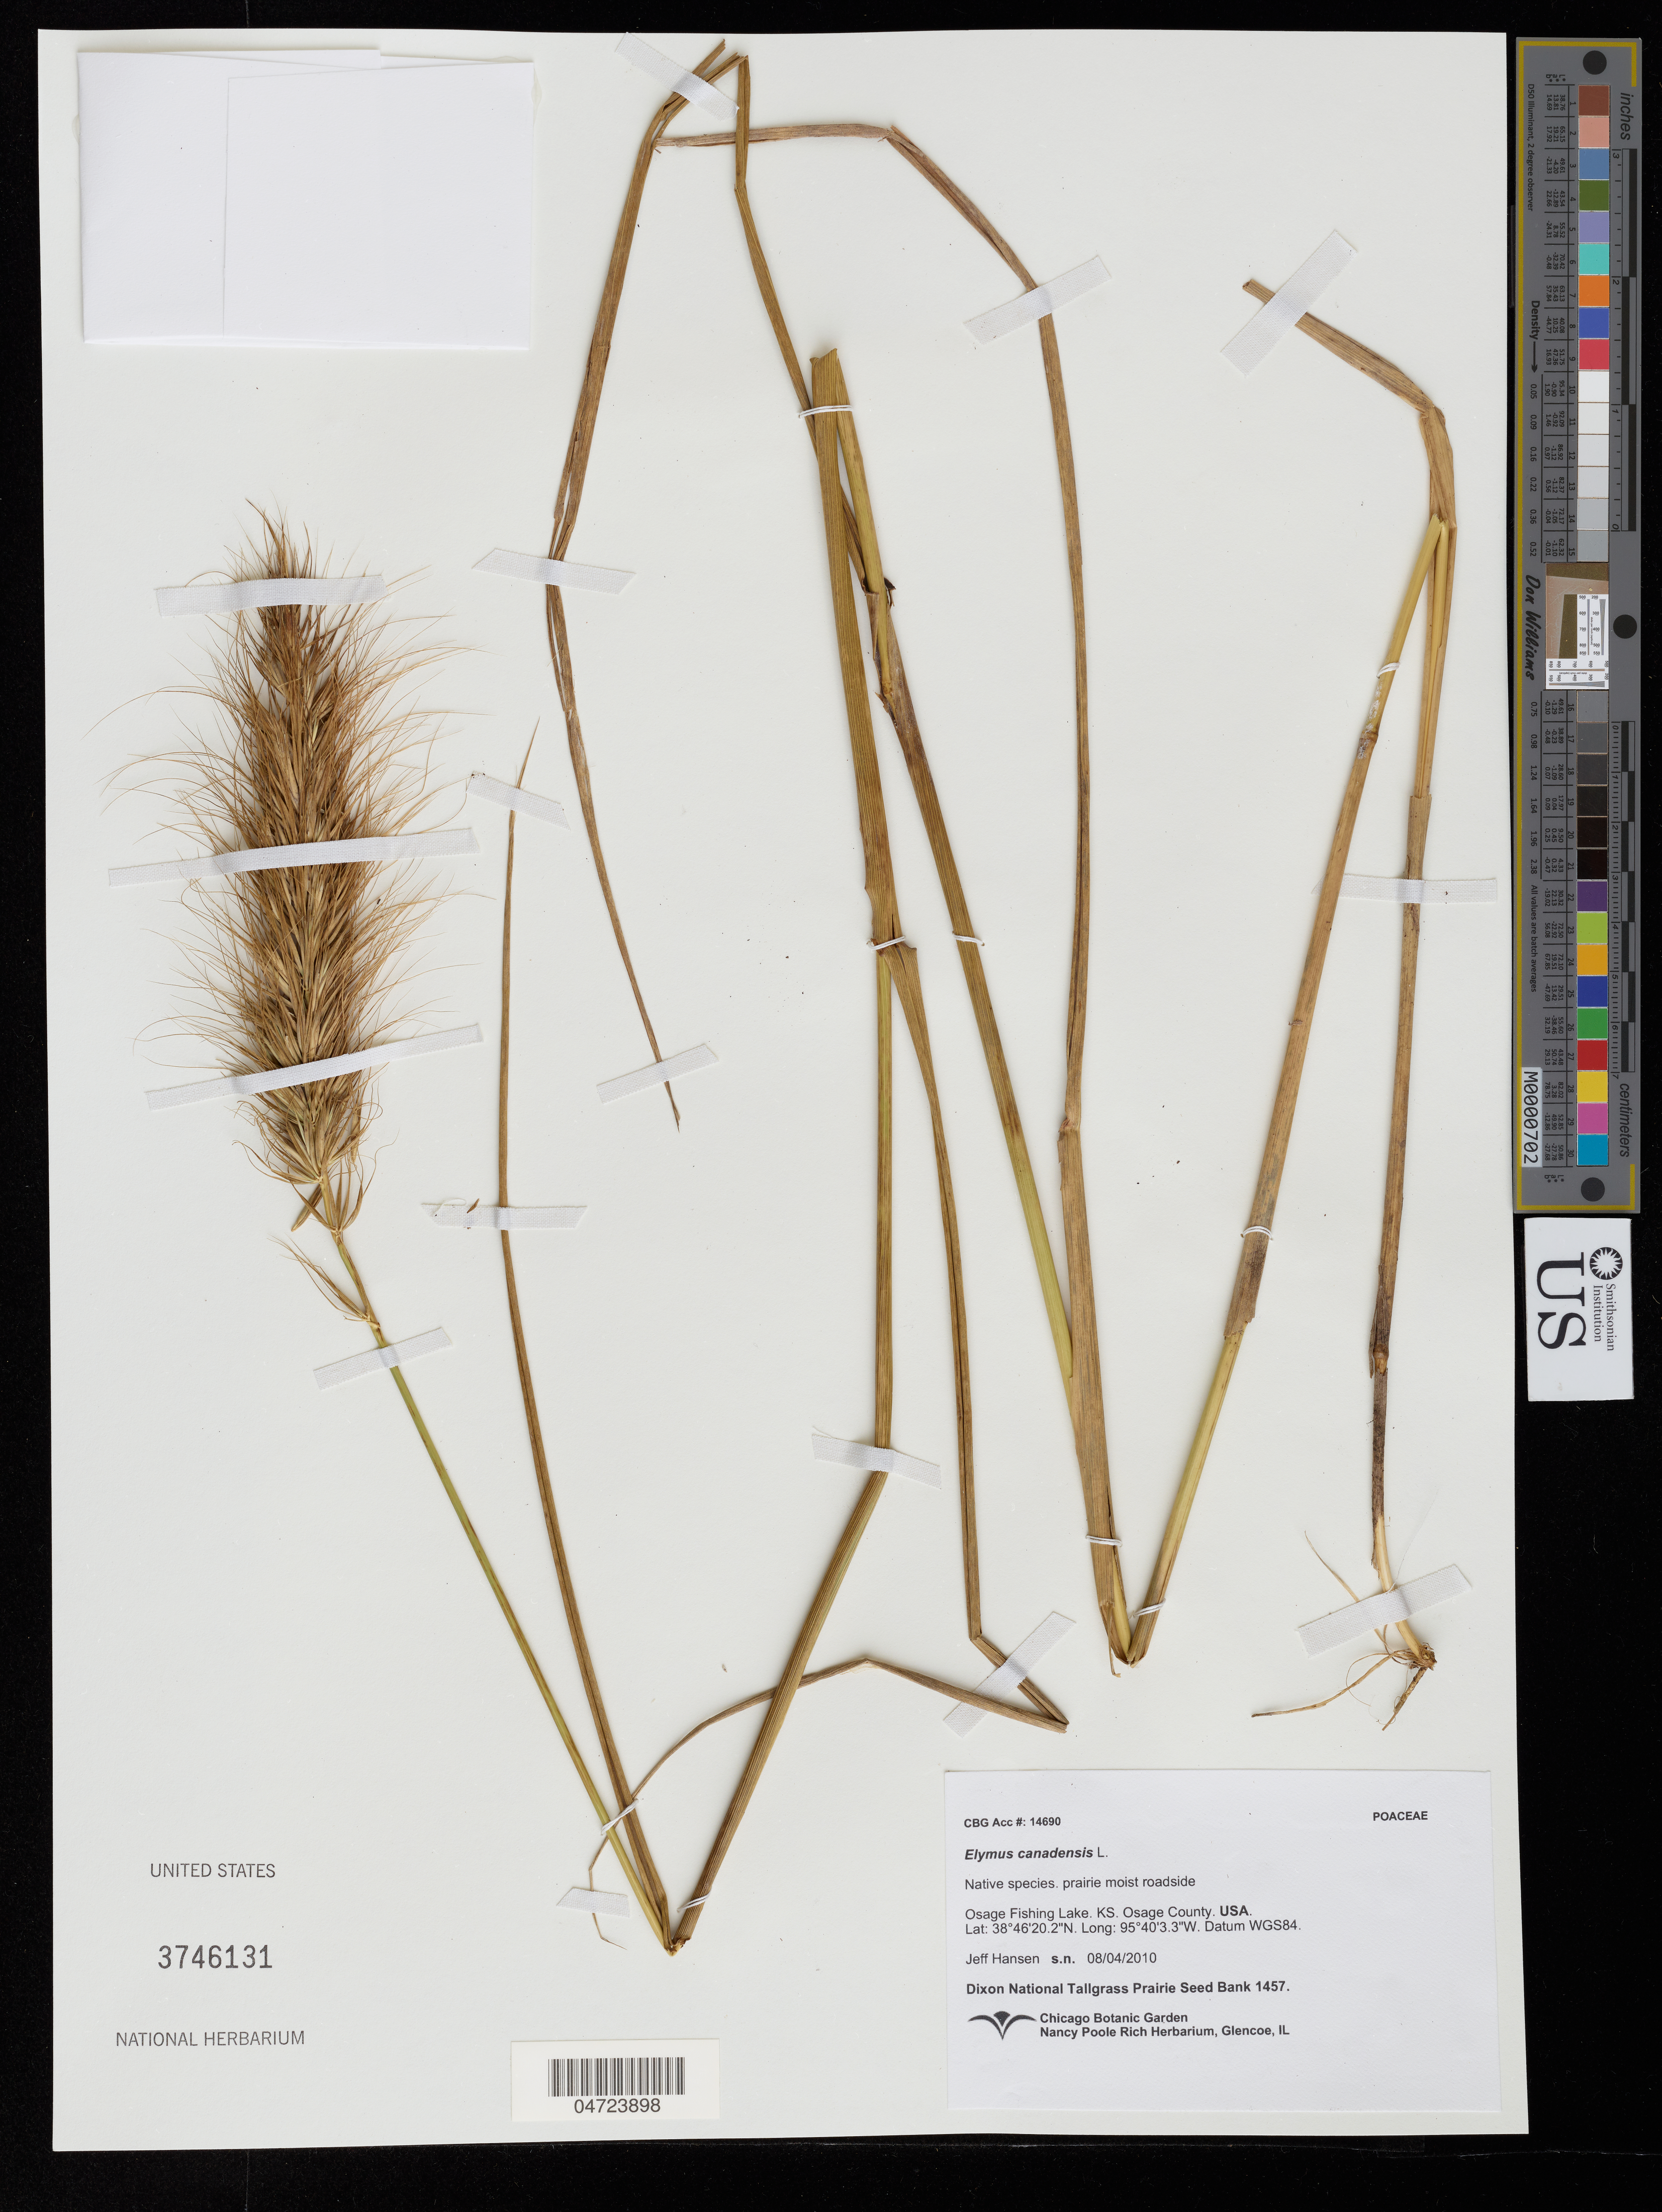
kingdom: Plantae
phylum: Tracheophyta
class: Liliopsida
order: Poales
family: Poaceae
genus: Elymus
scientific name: Elymus canadensis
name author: L.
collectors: J. Hansen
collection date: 2010-08-04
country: United States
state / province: Kansas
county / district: Osage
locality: Osage Fishing Lake. KS. Osage County.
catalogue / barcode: US 3746131